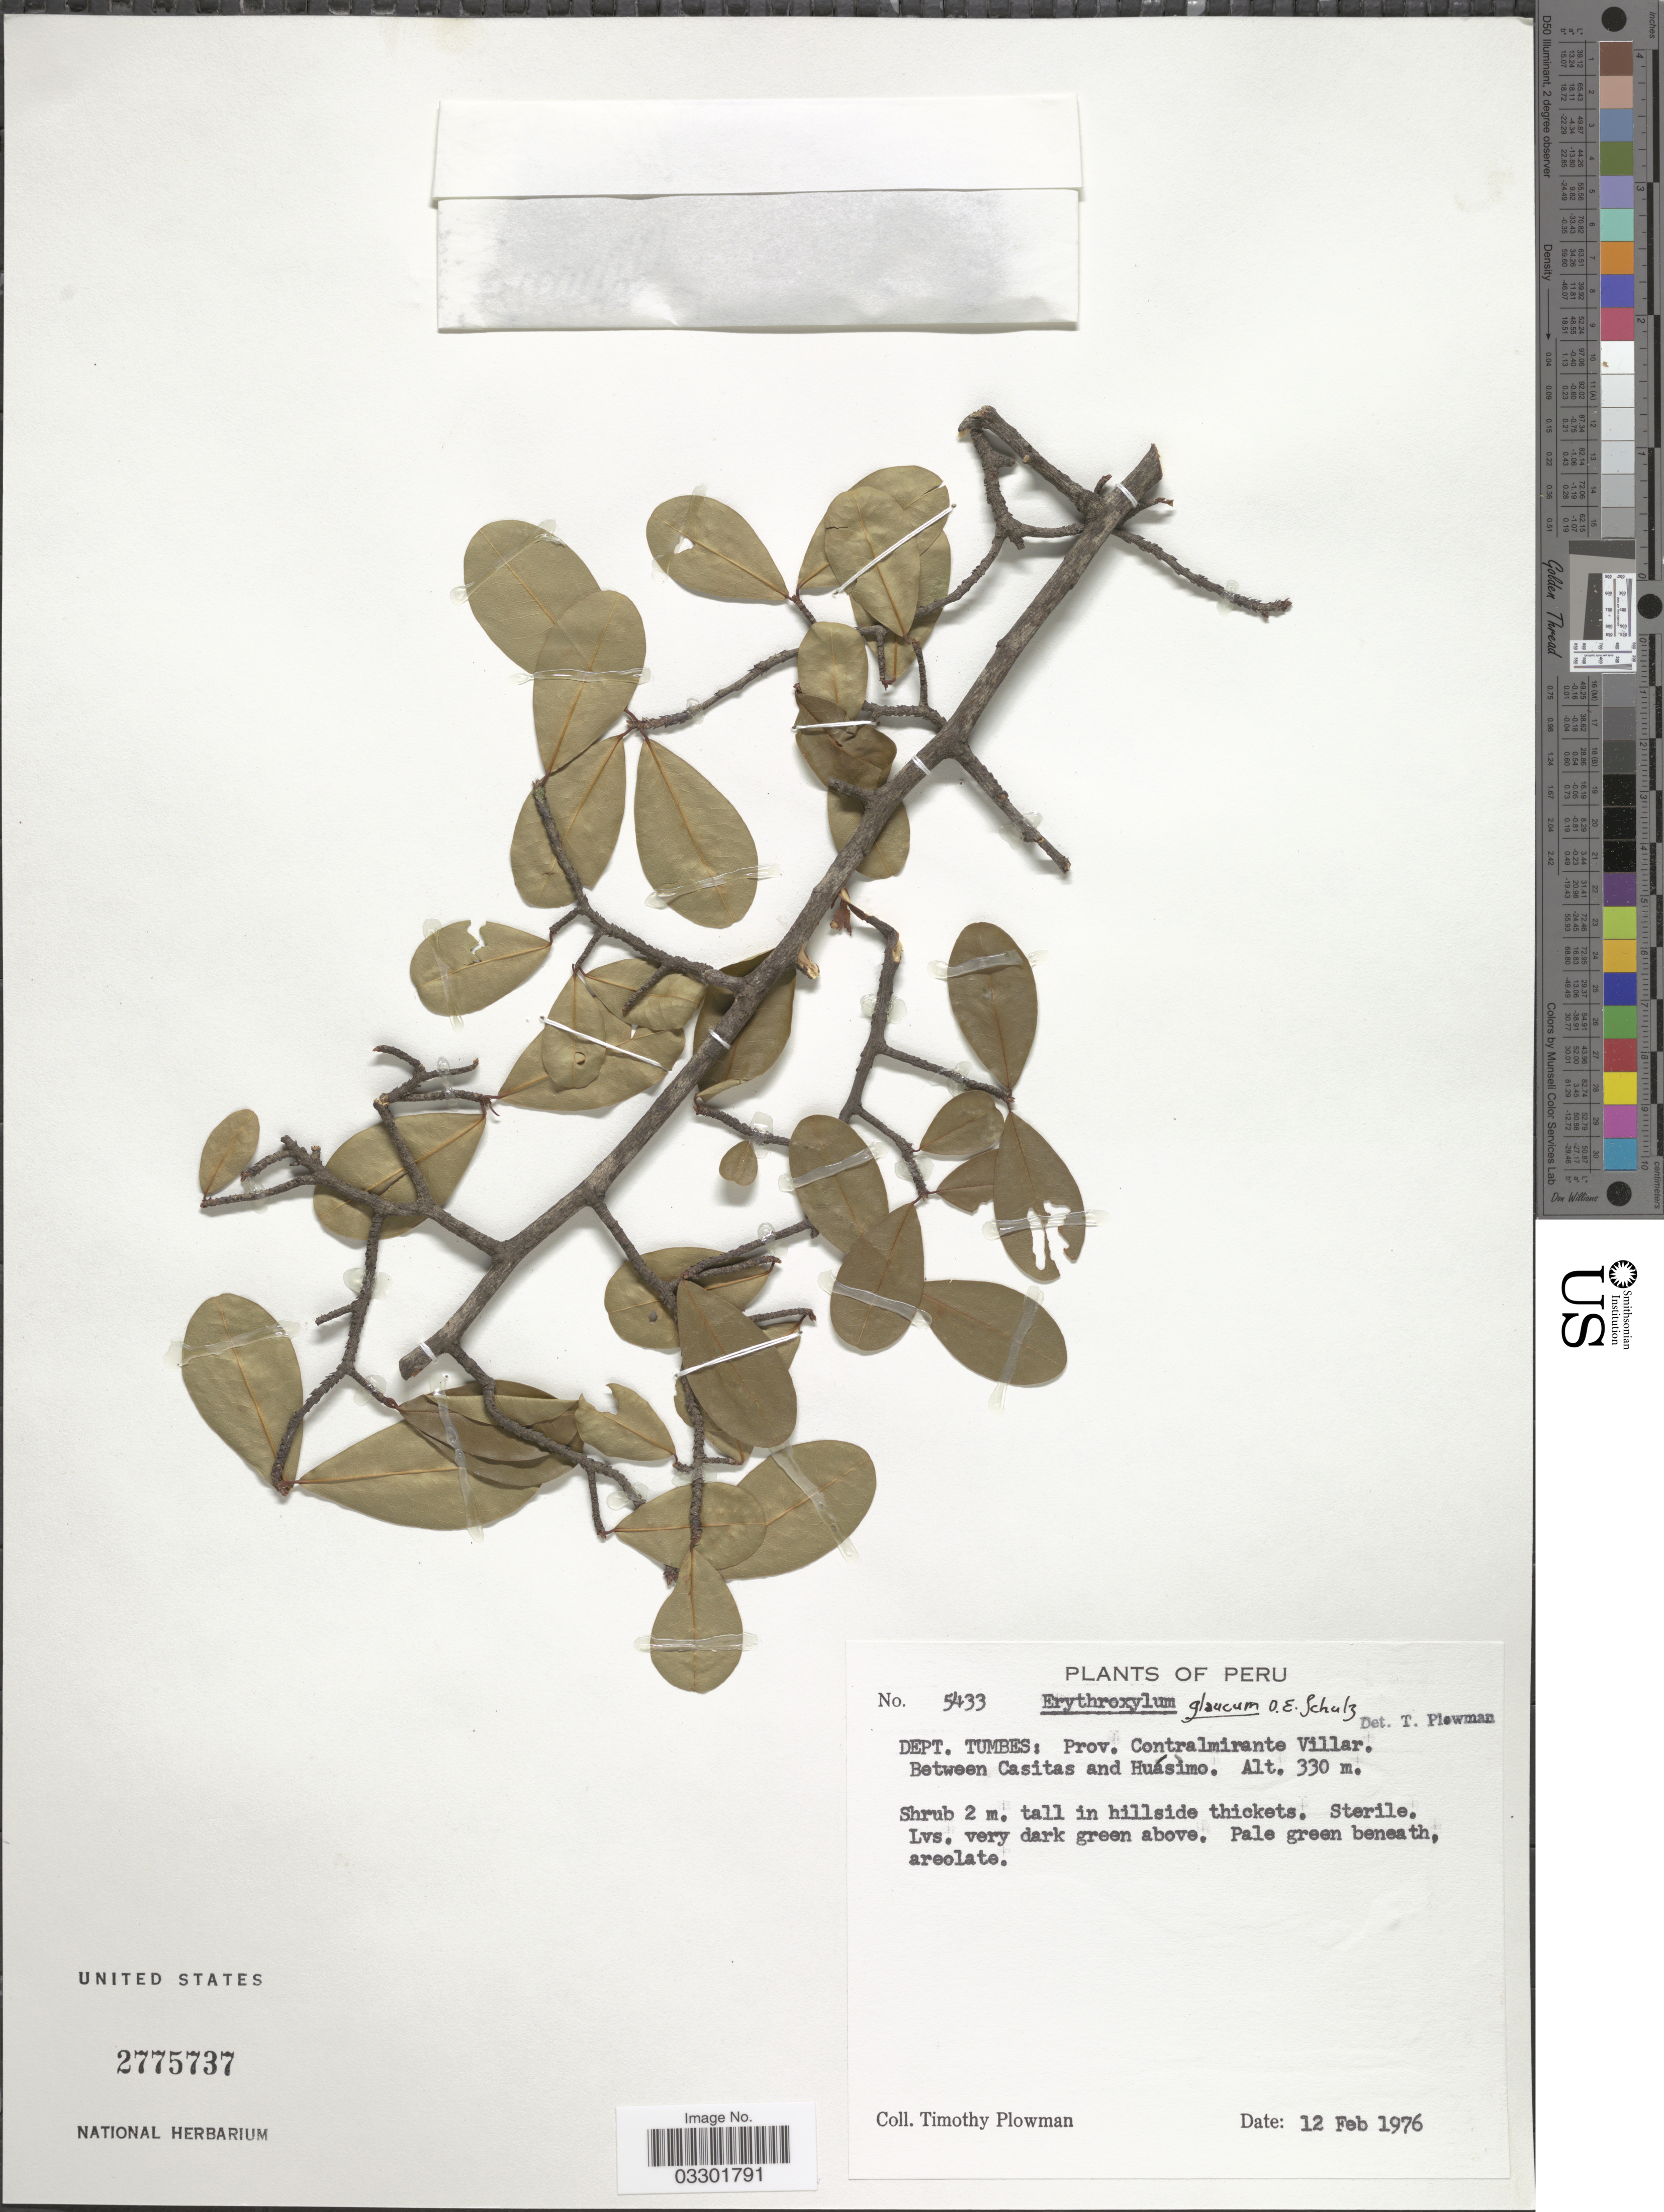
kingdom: Plantae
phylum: Tracheophyta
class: Magnoliopsida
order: Malpighiales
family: Erythroxylaceae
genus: Erythroxylum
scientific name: Erythroxylum glaucum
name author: O.E. Schulz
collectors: T. Plowman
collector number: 5433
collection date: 1976-02-12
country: Peru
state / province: Tumbes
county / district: Contralmirante Villar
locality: Dept. Tumbes: Prov. Contralmirante Villar. Between Casitas and Huásìmo.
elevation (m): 330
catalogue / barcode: US 2775737